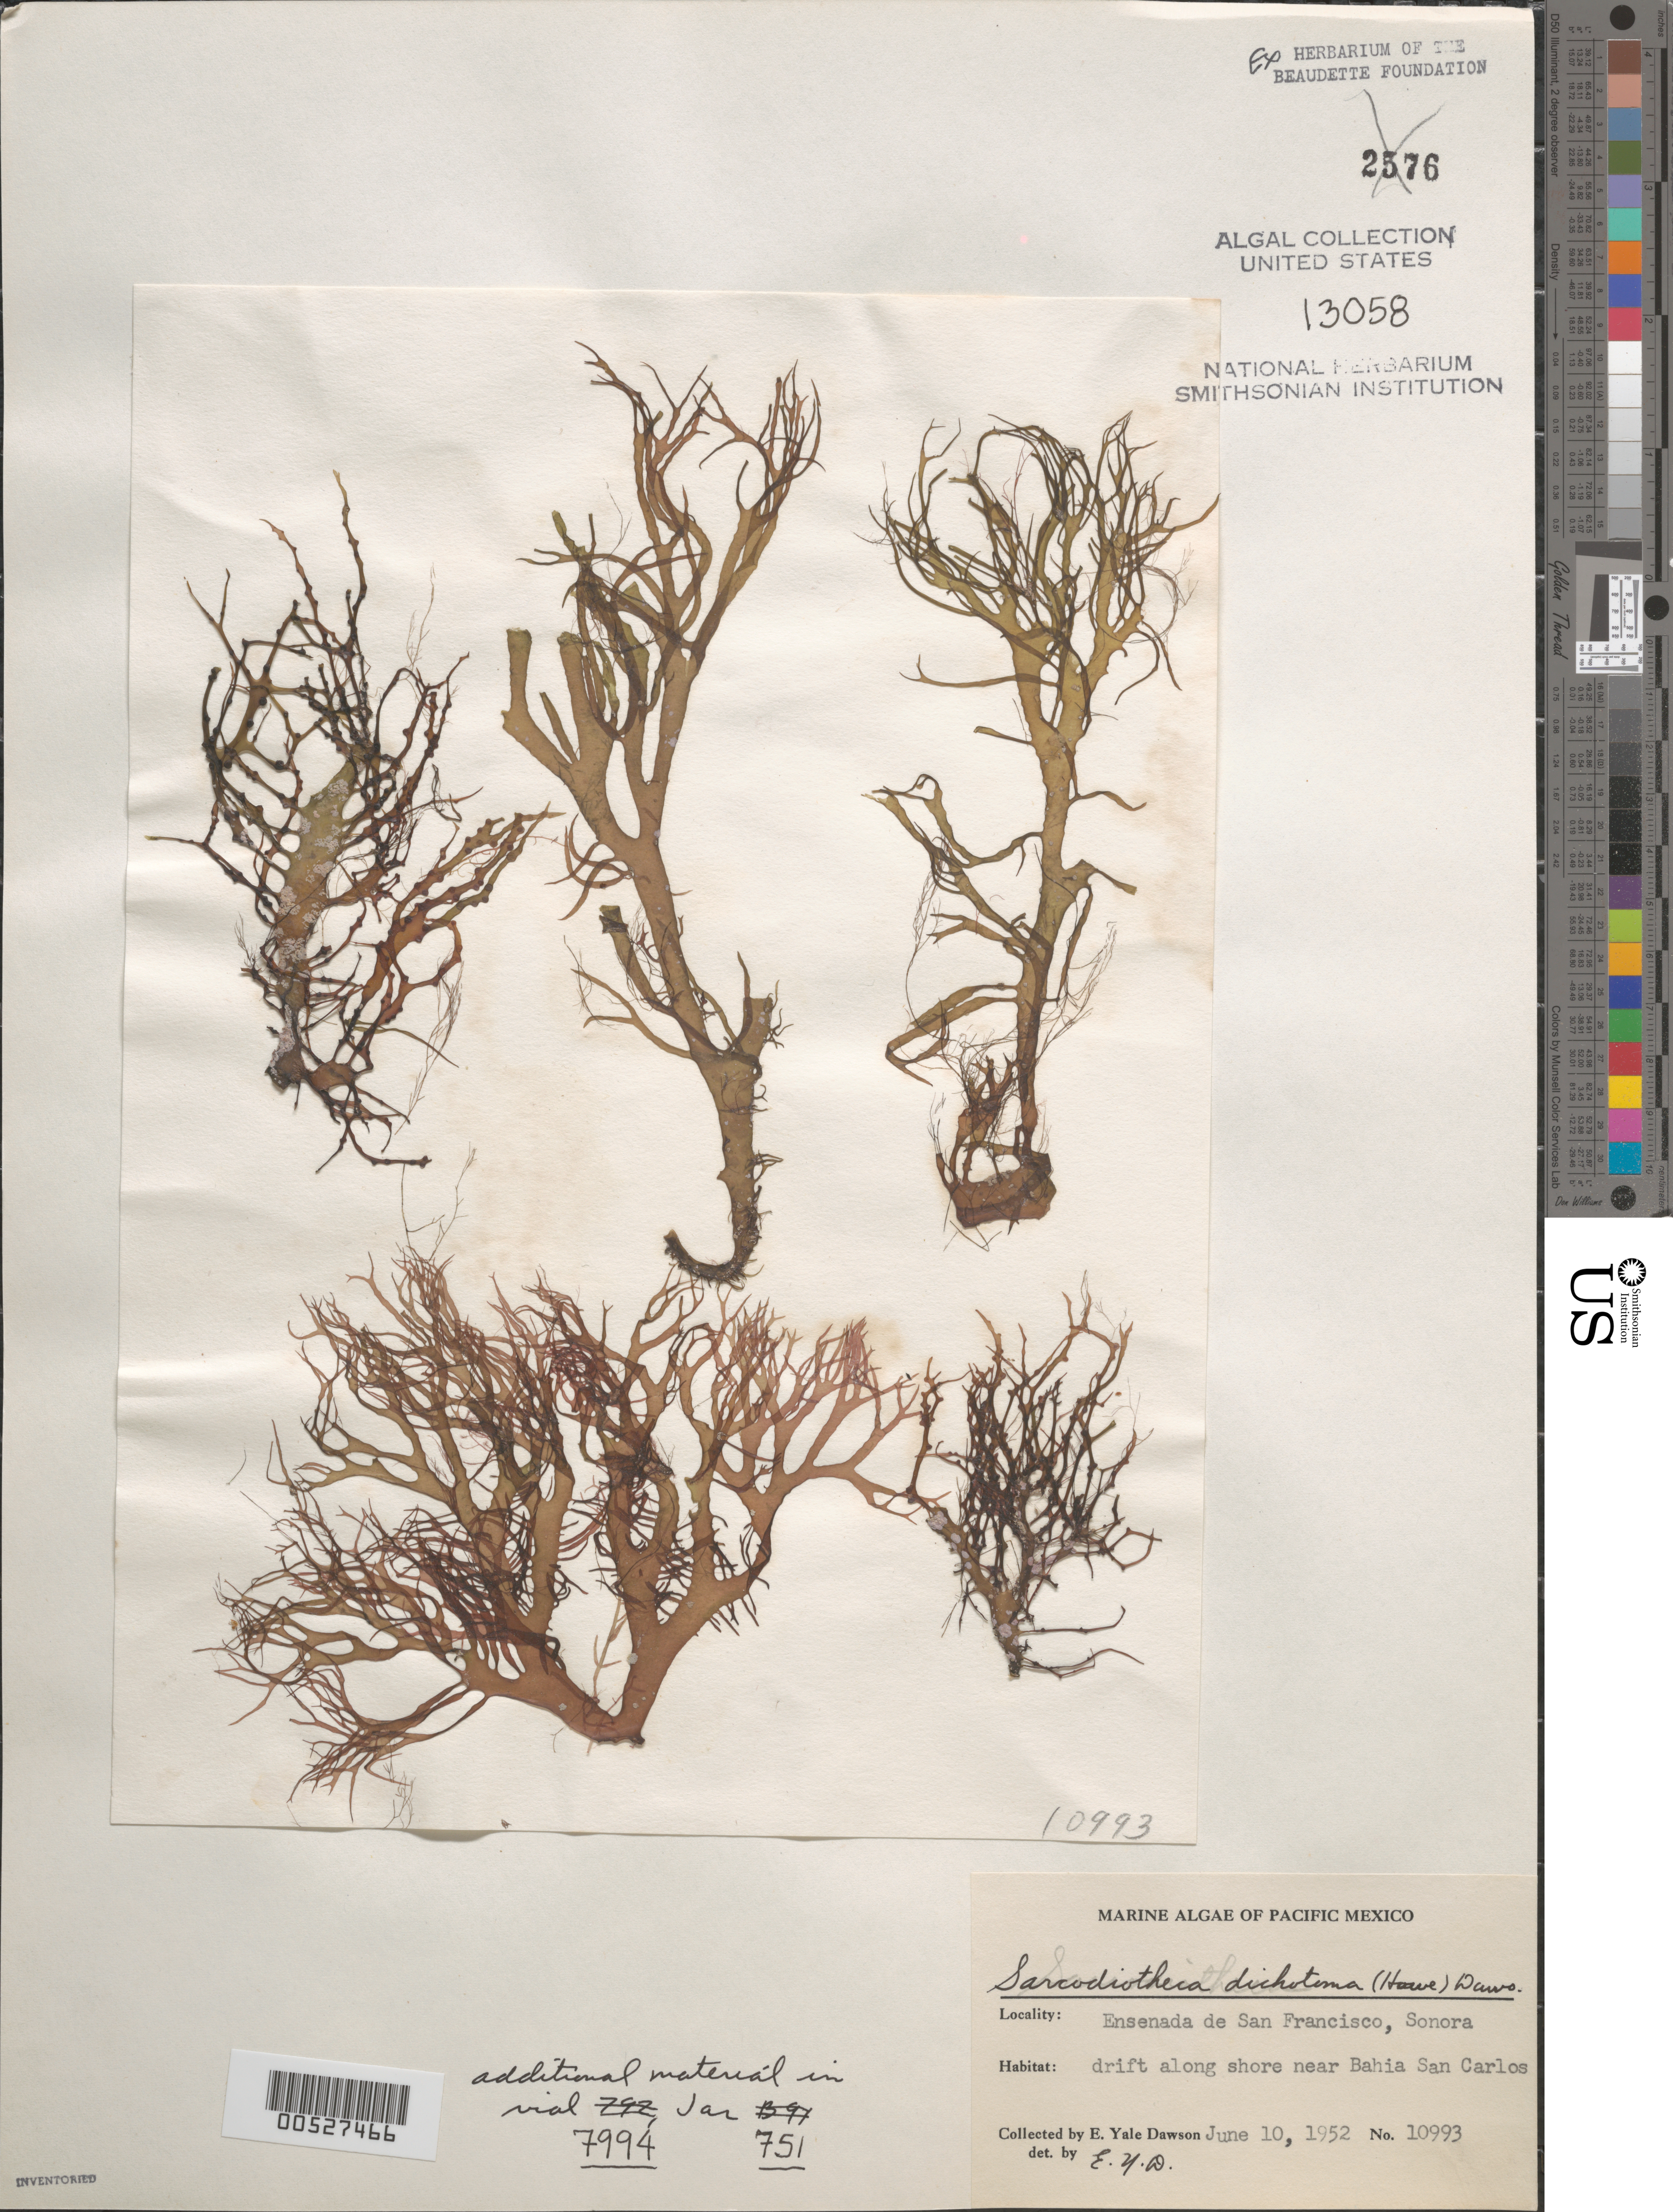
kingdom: Plantae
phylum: Rhodophyta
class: Florideophyceae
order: Gigartinales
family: Solieriaceae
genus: Sarcodiotheca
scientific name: Sarcodiotheca dichotoma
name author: (M. Howe) E.Y. Dawson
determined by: Dawson, E. Y.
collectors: E. Y. Dawson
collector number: EYD 10993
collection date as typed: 10 Jun 1952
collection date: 1952-06-10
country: Mexico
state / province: Sonora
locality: Ensenada de San Francisco, near Bahia San Carlos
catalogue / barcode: US 13058